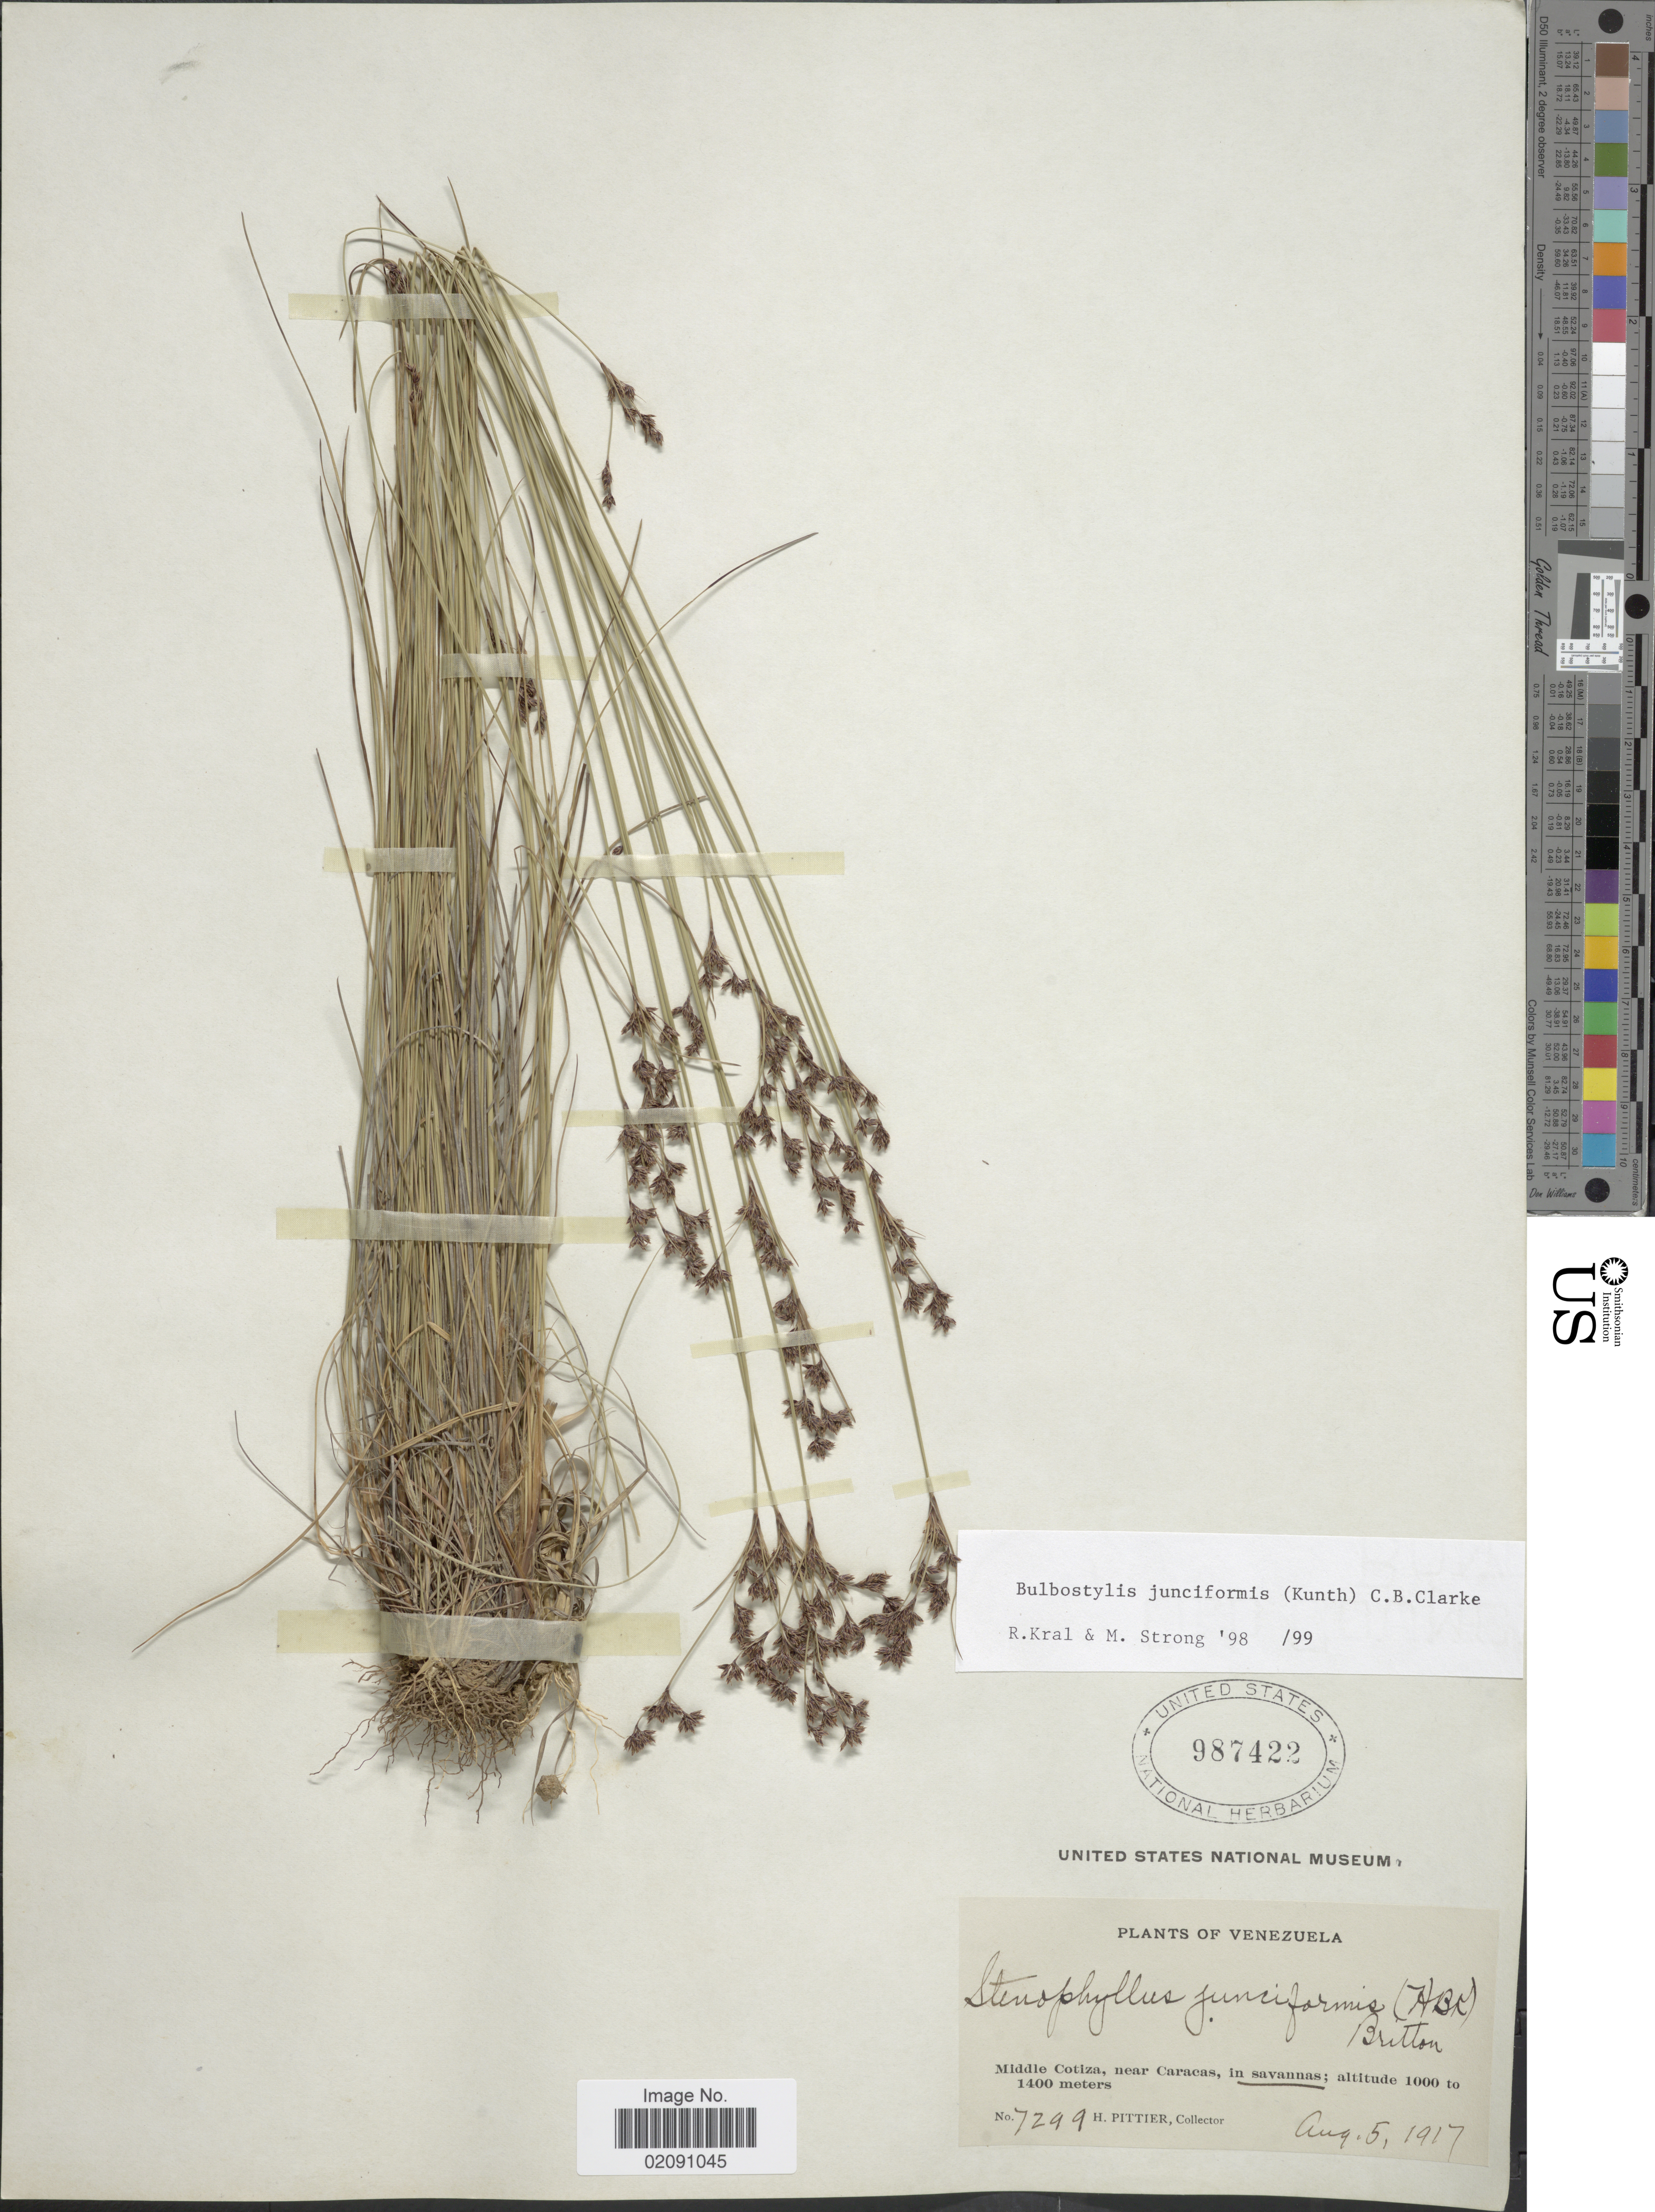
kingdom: Plantae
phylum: Tracheophyta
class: Liliopsida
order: Poales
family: Cyperaceae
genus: Bulbostylis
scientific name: Bulbostylis junciformis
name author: (Kunth) C.B. Clarke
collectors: H. F. Pittier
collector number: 7299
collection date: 1917-08-05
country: Venezuela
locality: Middle Cotiza, near Caracas, in savannas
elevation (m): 1000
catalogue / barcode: US 987422